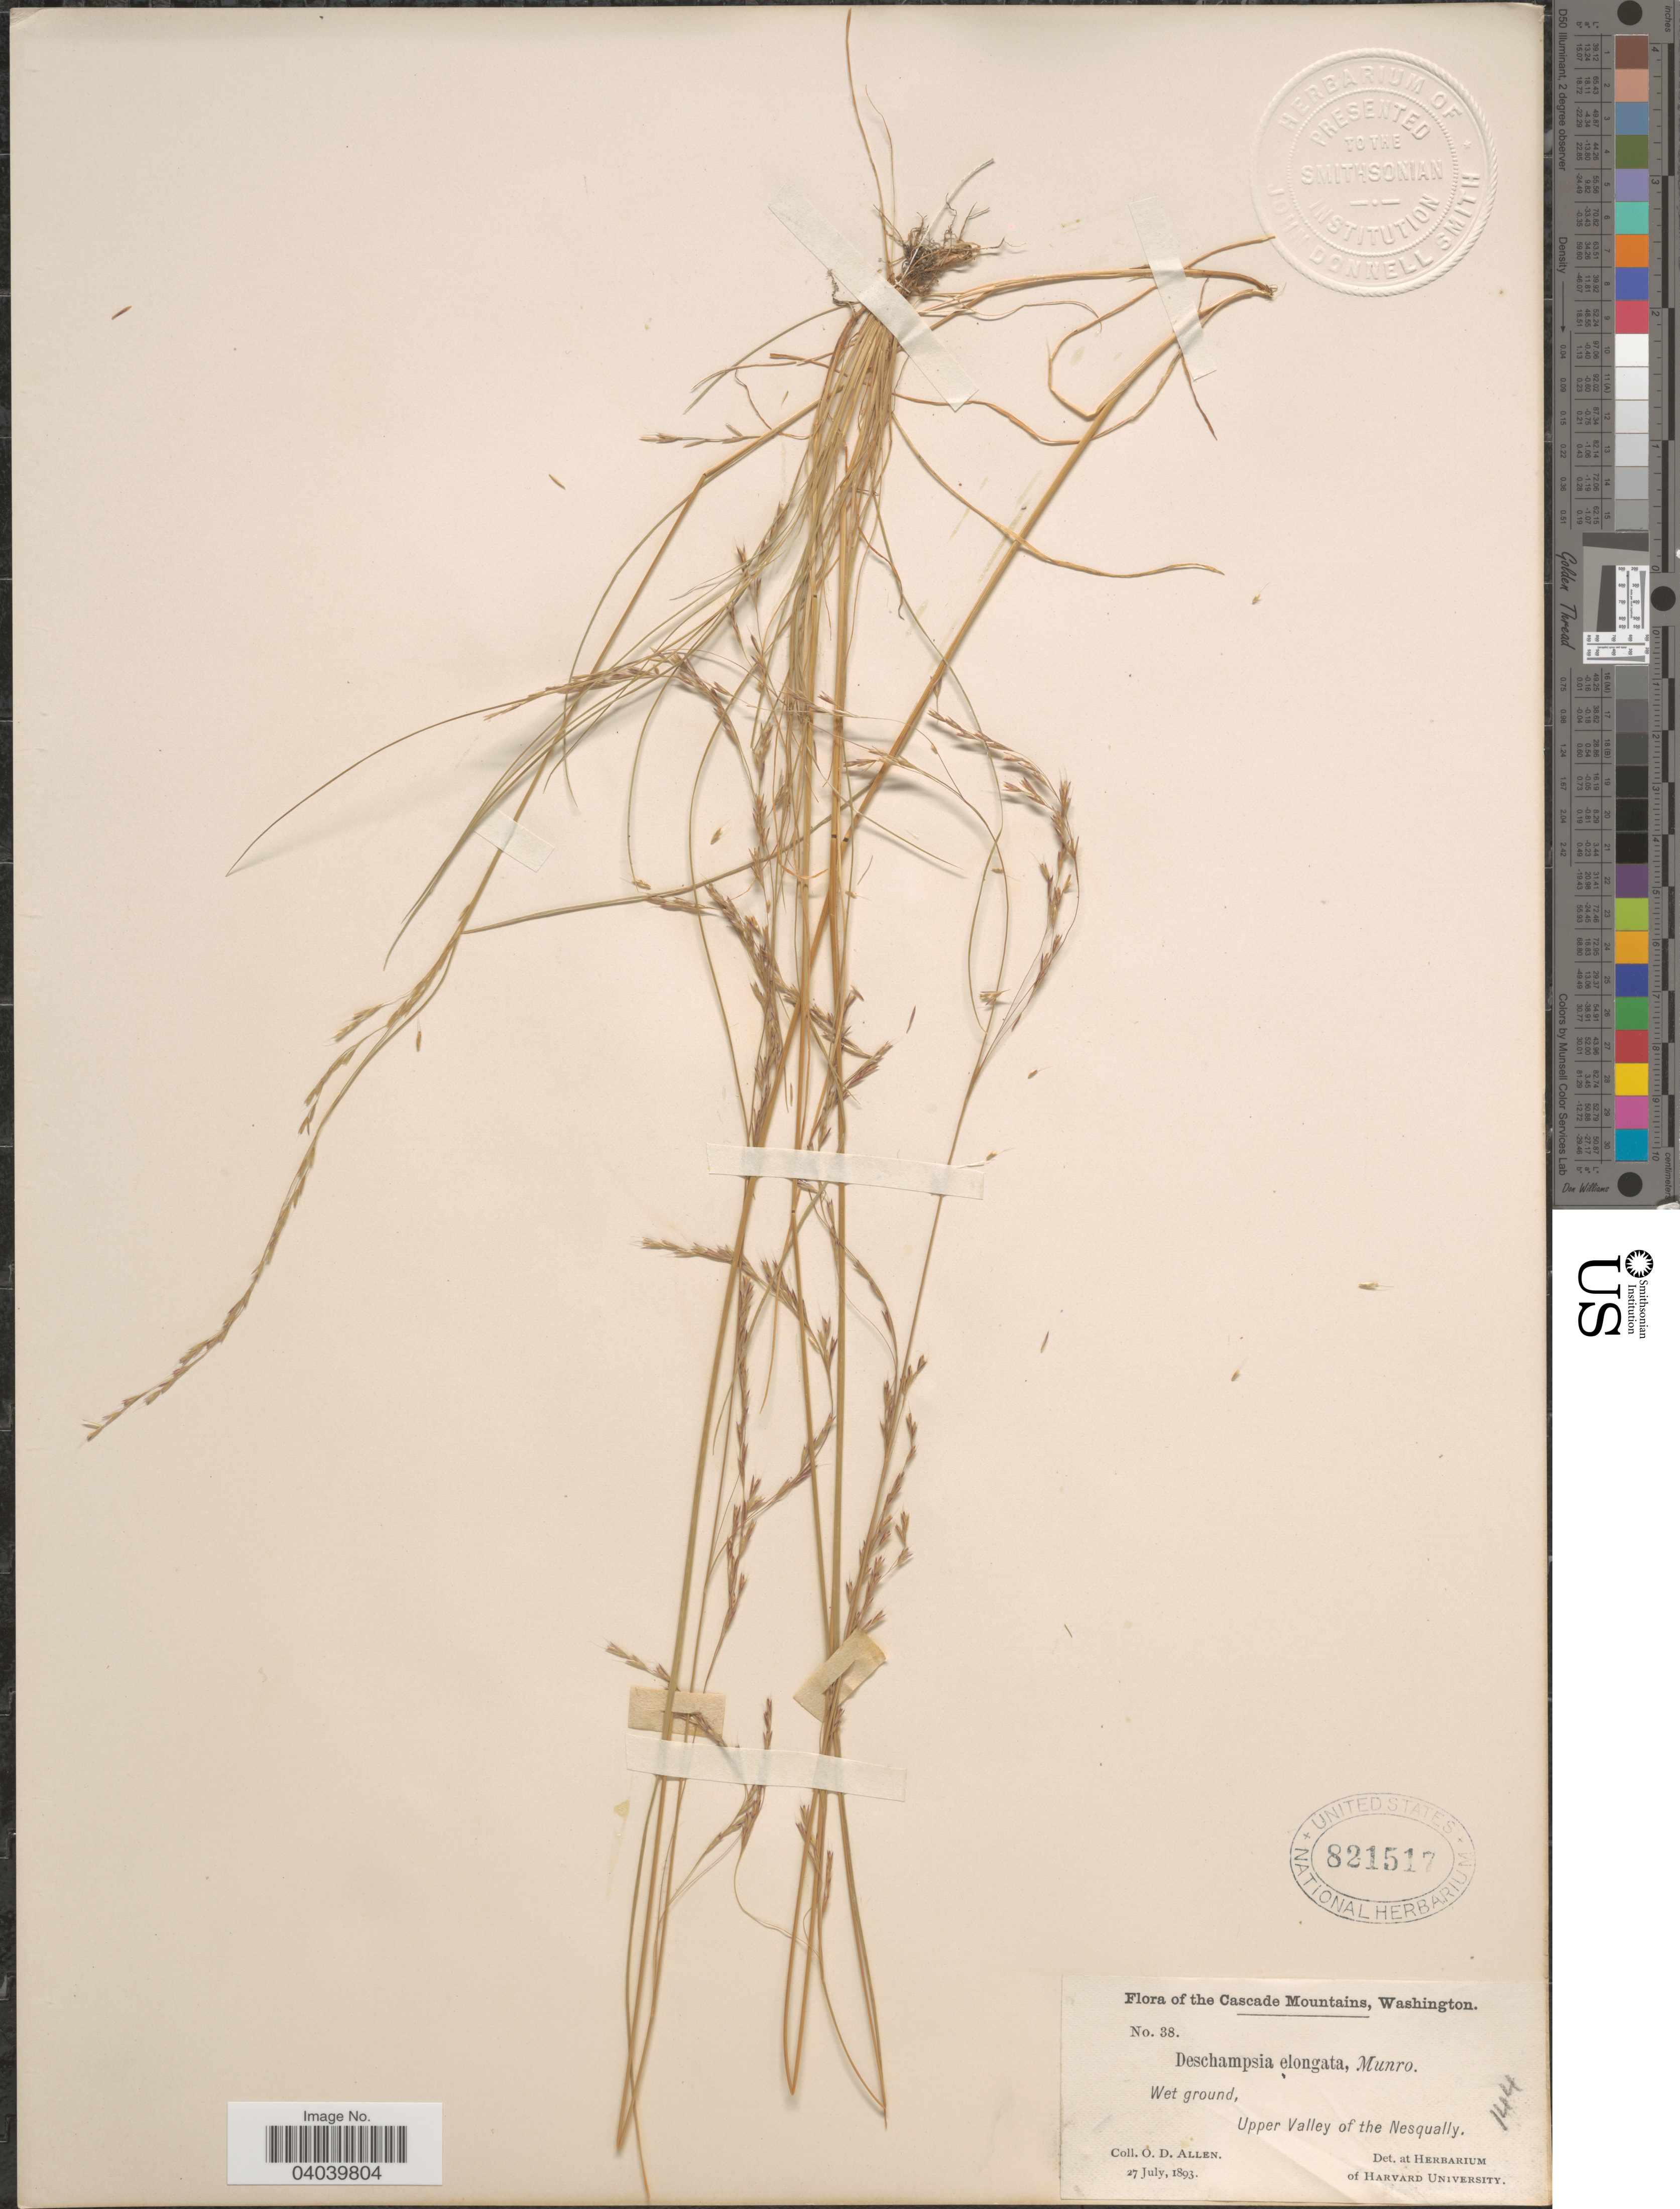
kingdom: Plantae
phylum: Tracheophyta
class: Liliopsida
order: Poales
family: Poaceae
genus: Deschampsia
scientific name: Deschampsia elongata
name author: (Hook.) Munro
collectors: O. D. Allen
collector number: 38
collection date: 1893-07-27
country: United States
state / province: Washington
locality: The Cascade Mountains. Upper Valley of the Nesqually.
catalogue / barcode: US 821517